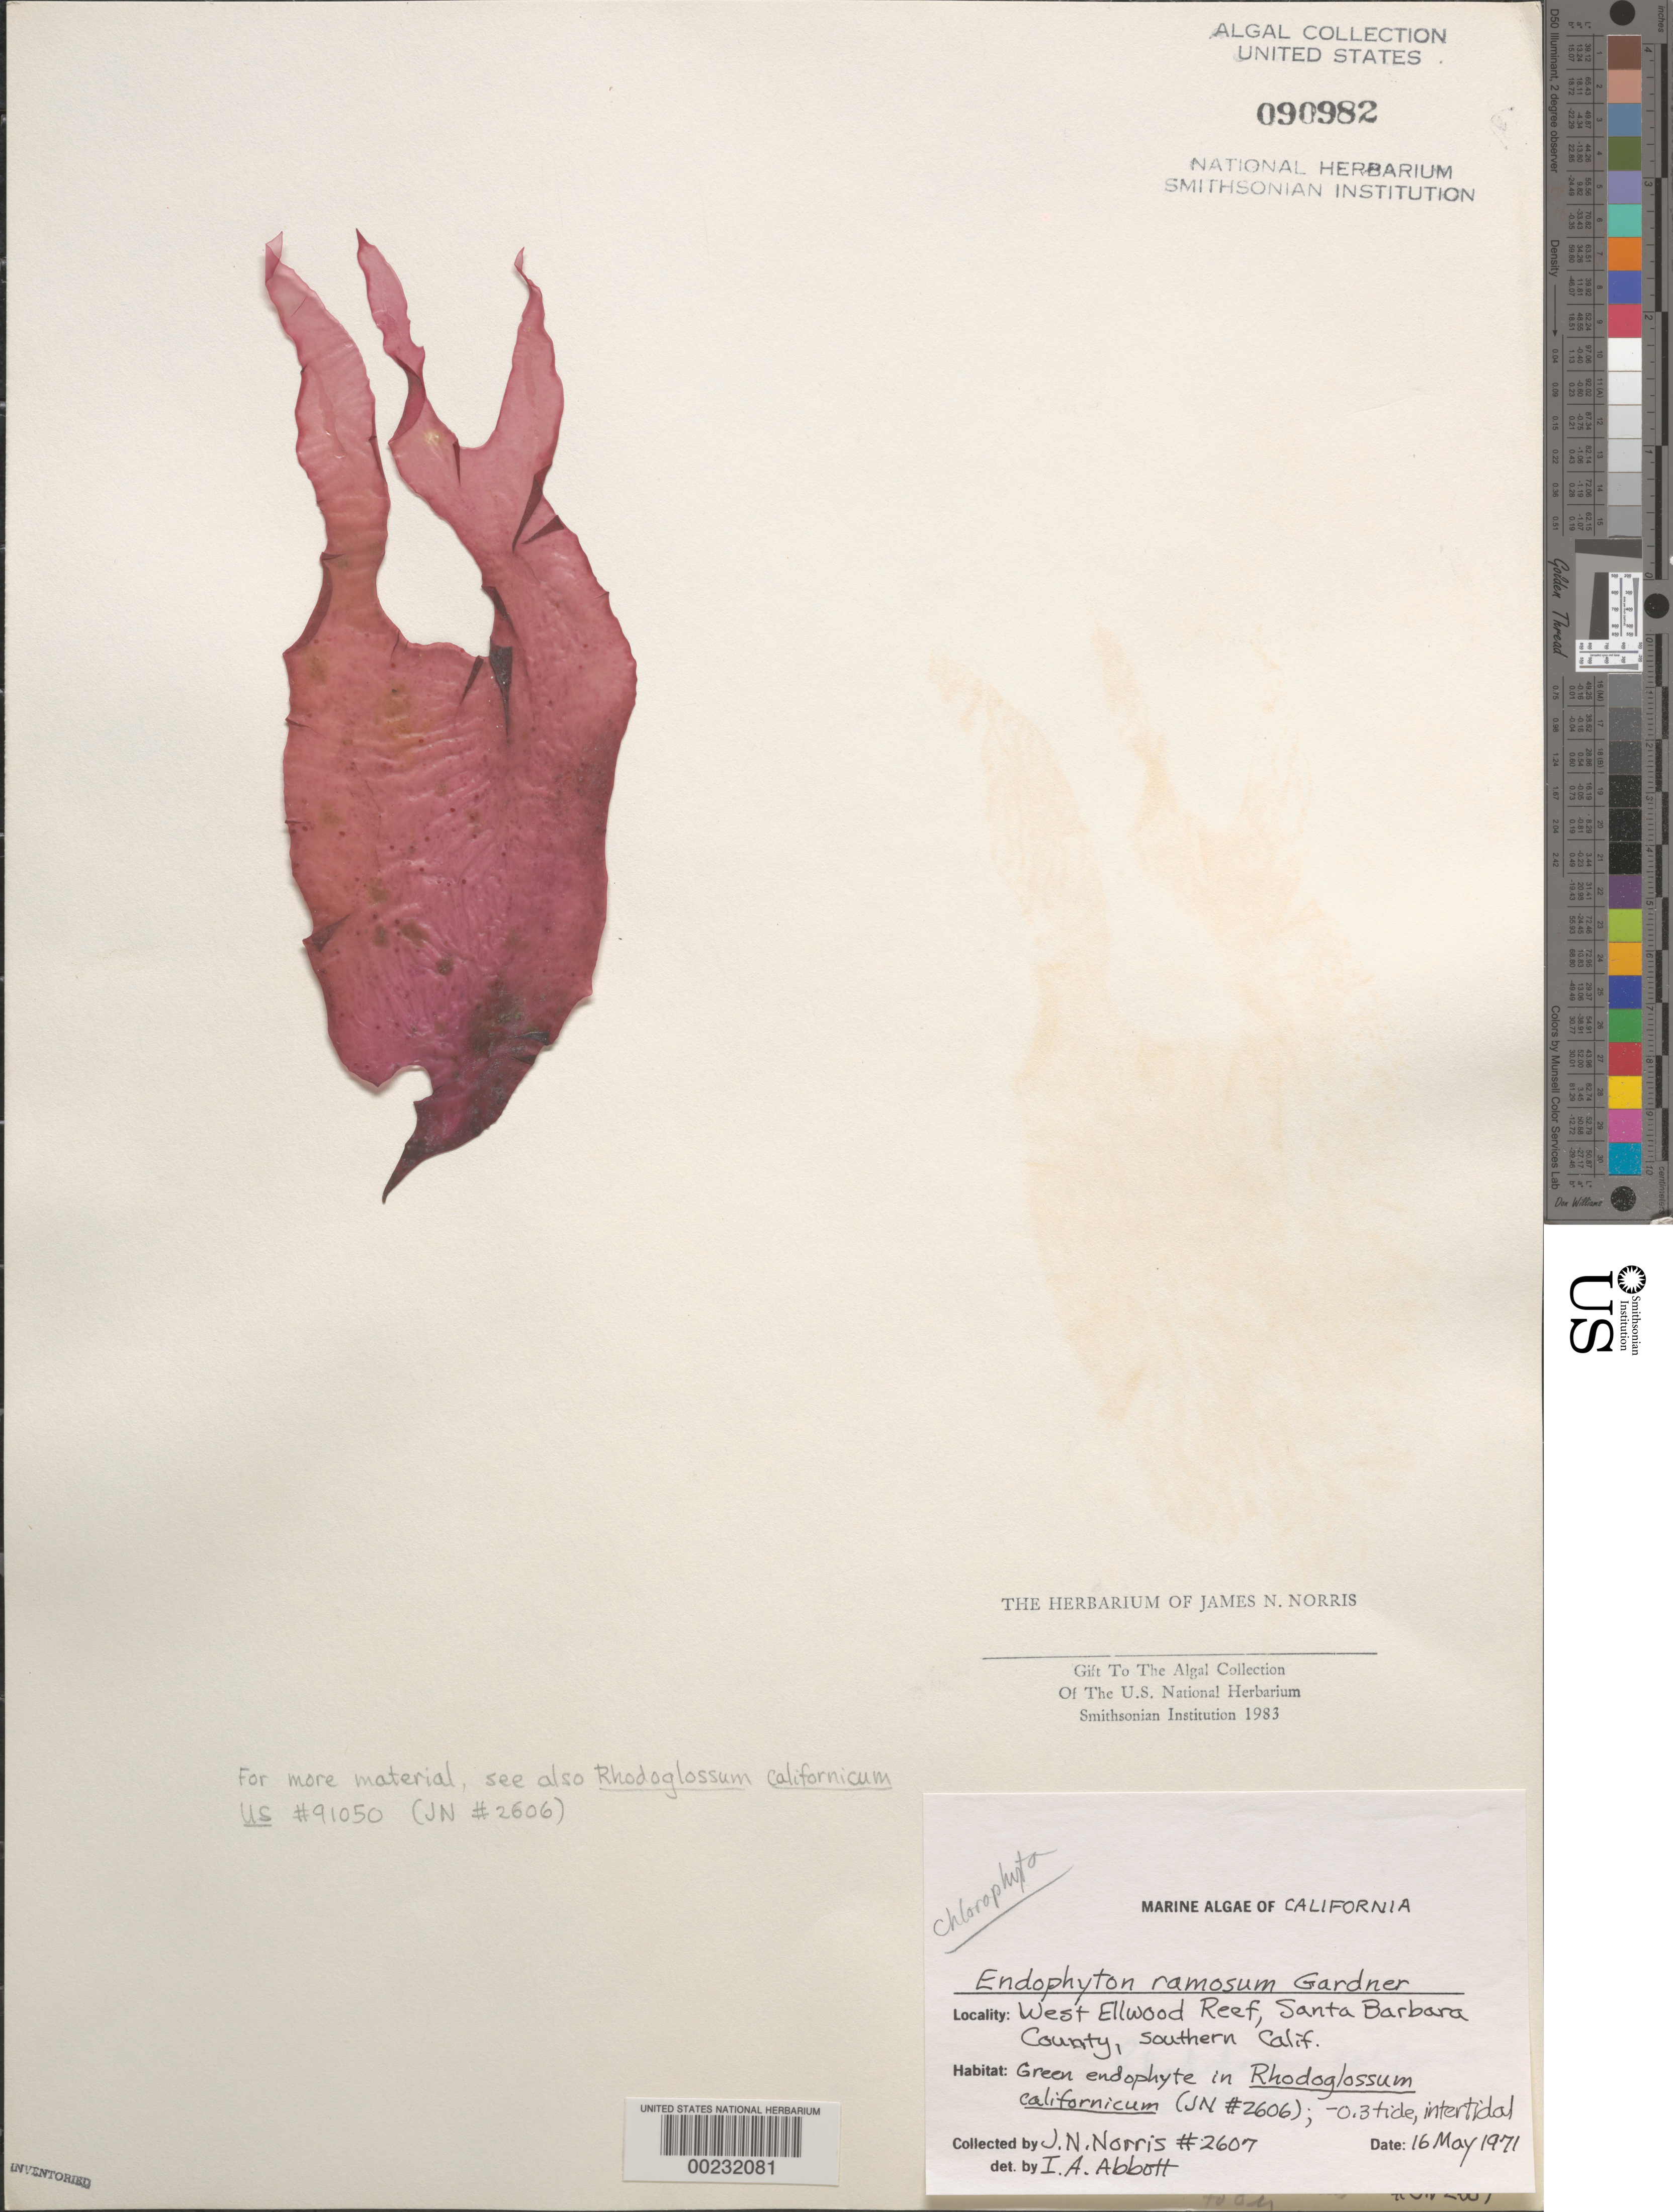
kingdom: Plantae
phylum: Chlorophyta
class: Ulvophyceae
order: Ulvales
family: Ulvellaceae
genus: Ulvella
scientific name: Ulvella polymorpha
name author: (G.S. West) Škaloud & Leliaert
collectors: J. N. Norris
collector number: JN-2607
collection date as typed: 16 May 1971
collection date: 1971-05-16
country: United States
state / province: California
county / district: Santa Barbara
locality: West Ellwood Reef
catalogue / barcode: US 90982